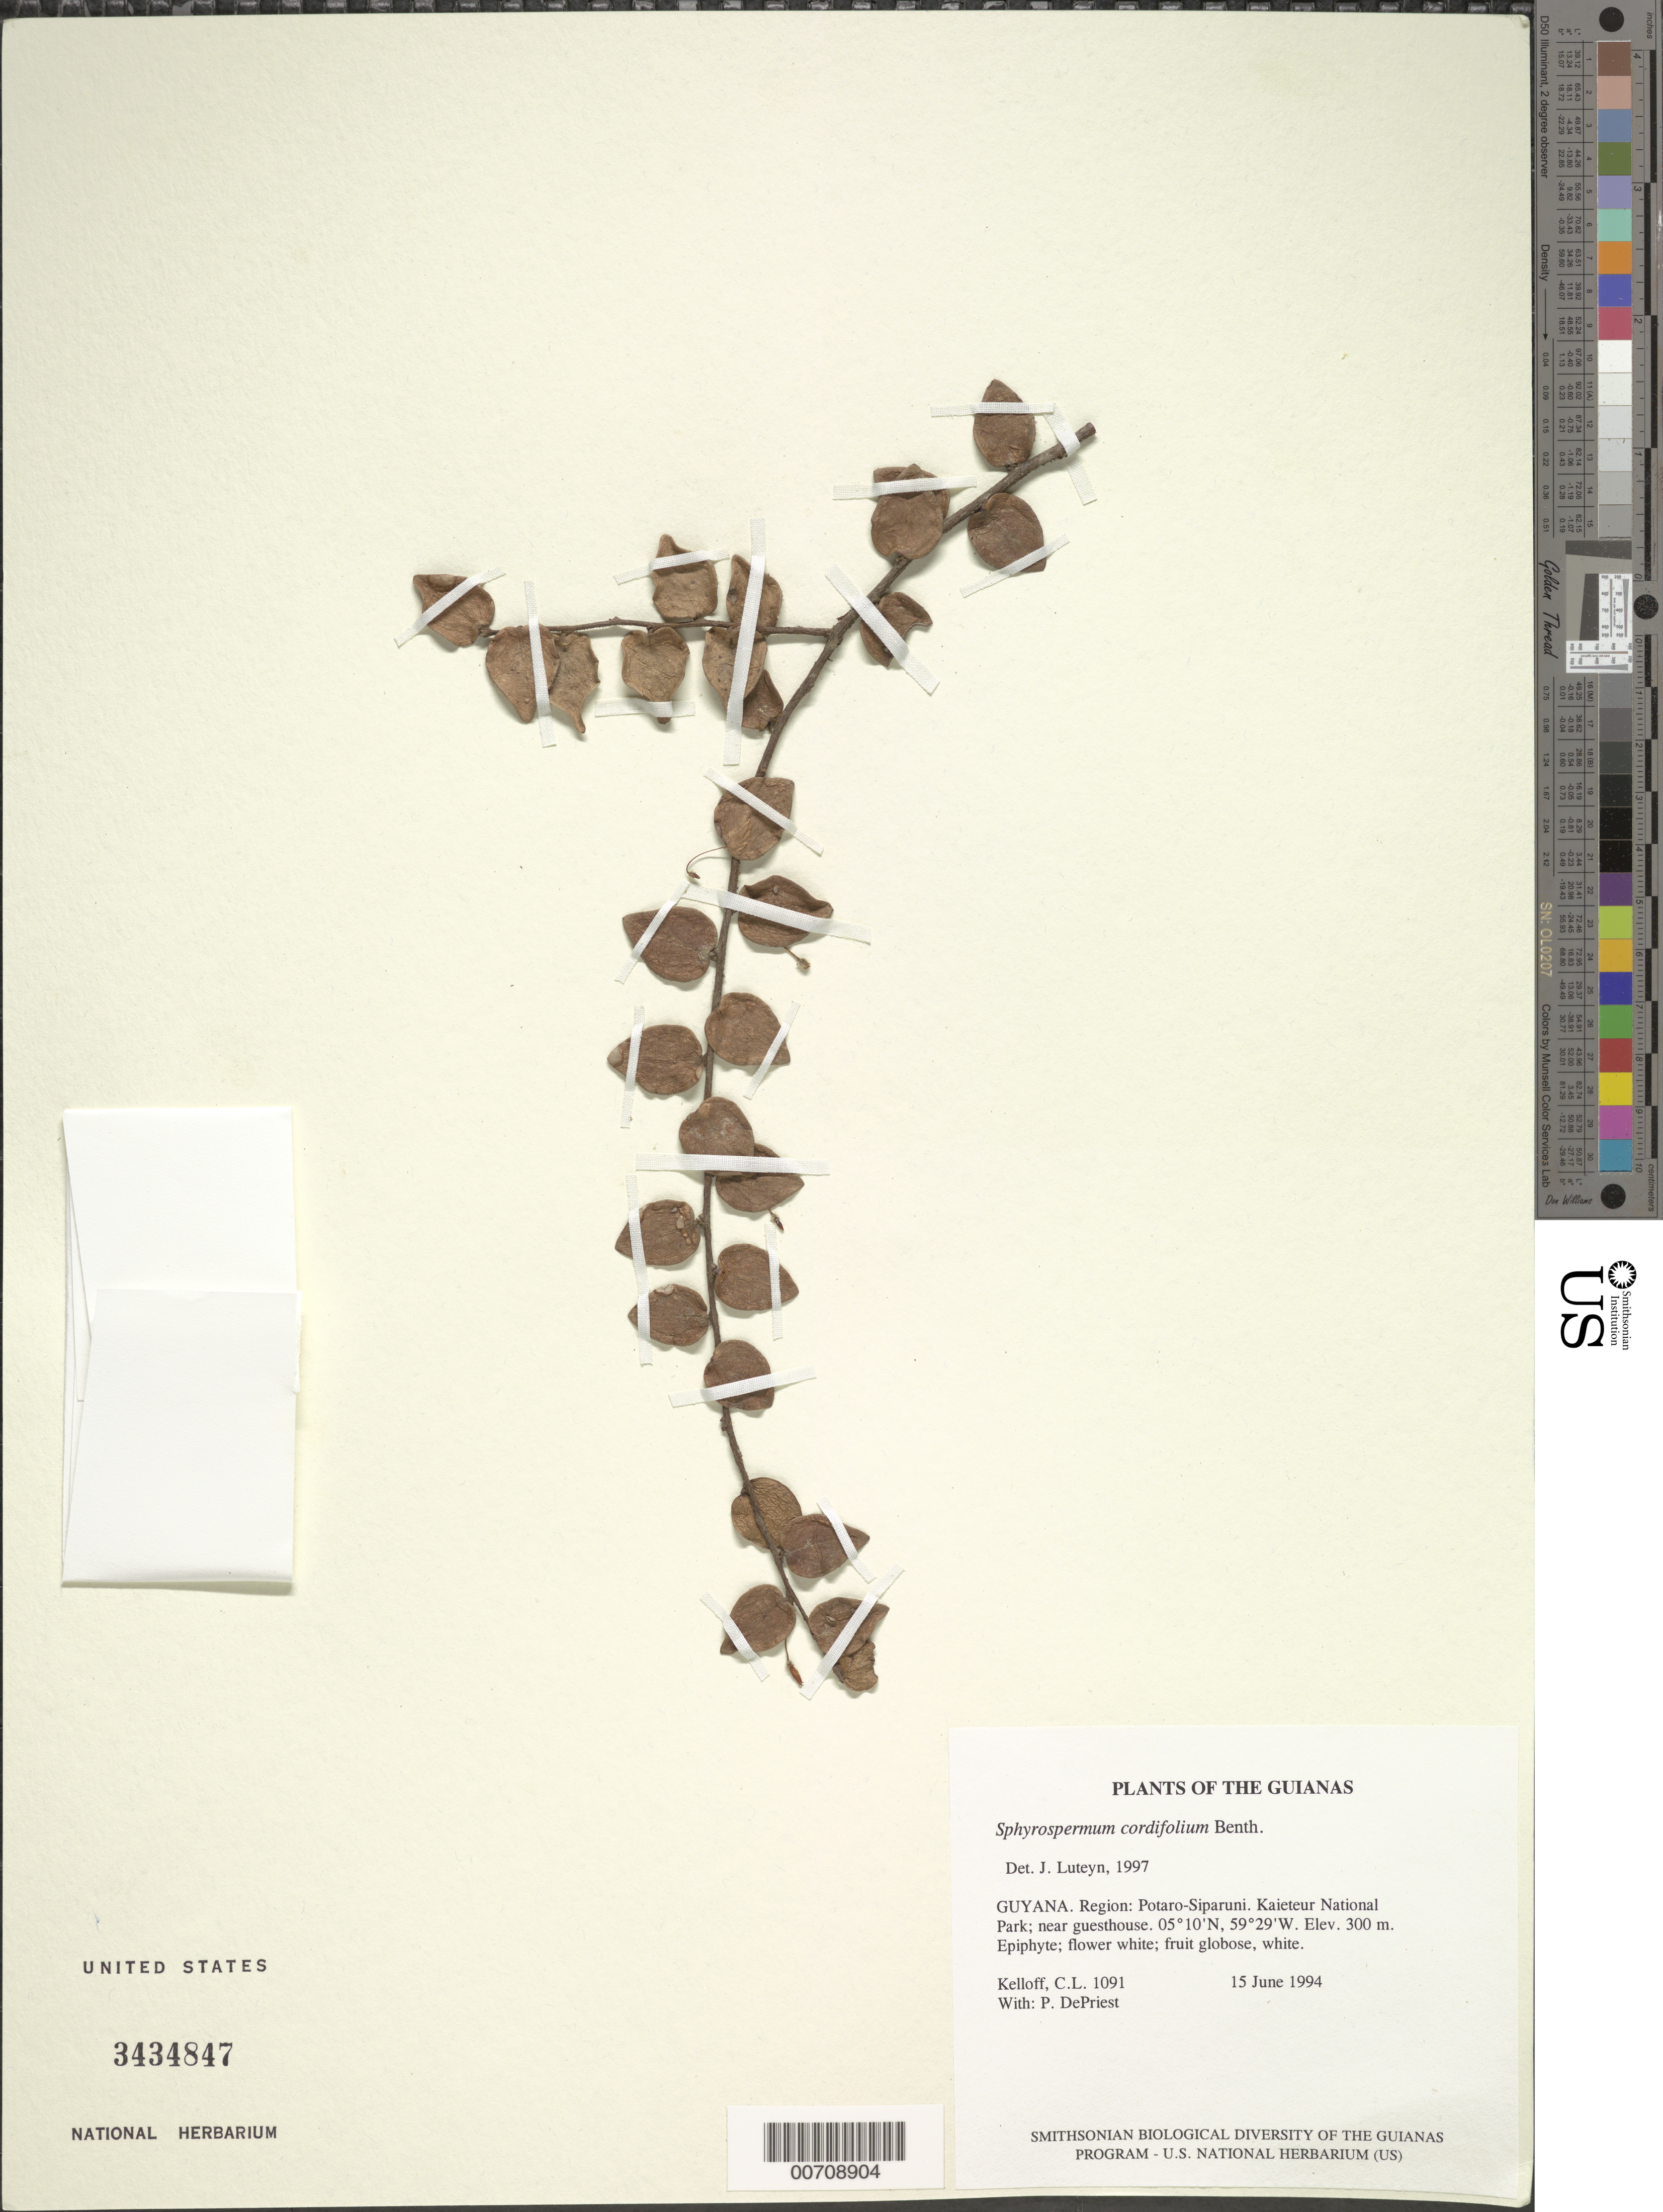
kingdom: Plantae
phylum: Tracheophyta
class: Magnoliopsida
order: Ericales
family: Ericaceae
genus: Sphyrospermum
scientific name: Sphyrospermum cordifolium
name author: Benth.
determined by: Luteyn, J. L.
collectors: C. L. Kelloff & P. DePriest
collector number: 1091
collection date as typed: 15 June 1994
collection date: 1994-06-15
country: Guyana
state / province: Potaro-Siparuni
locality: Kaieteur National Park; near guesthouse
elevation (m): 300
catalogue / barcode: US 3434847